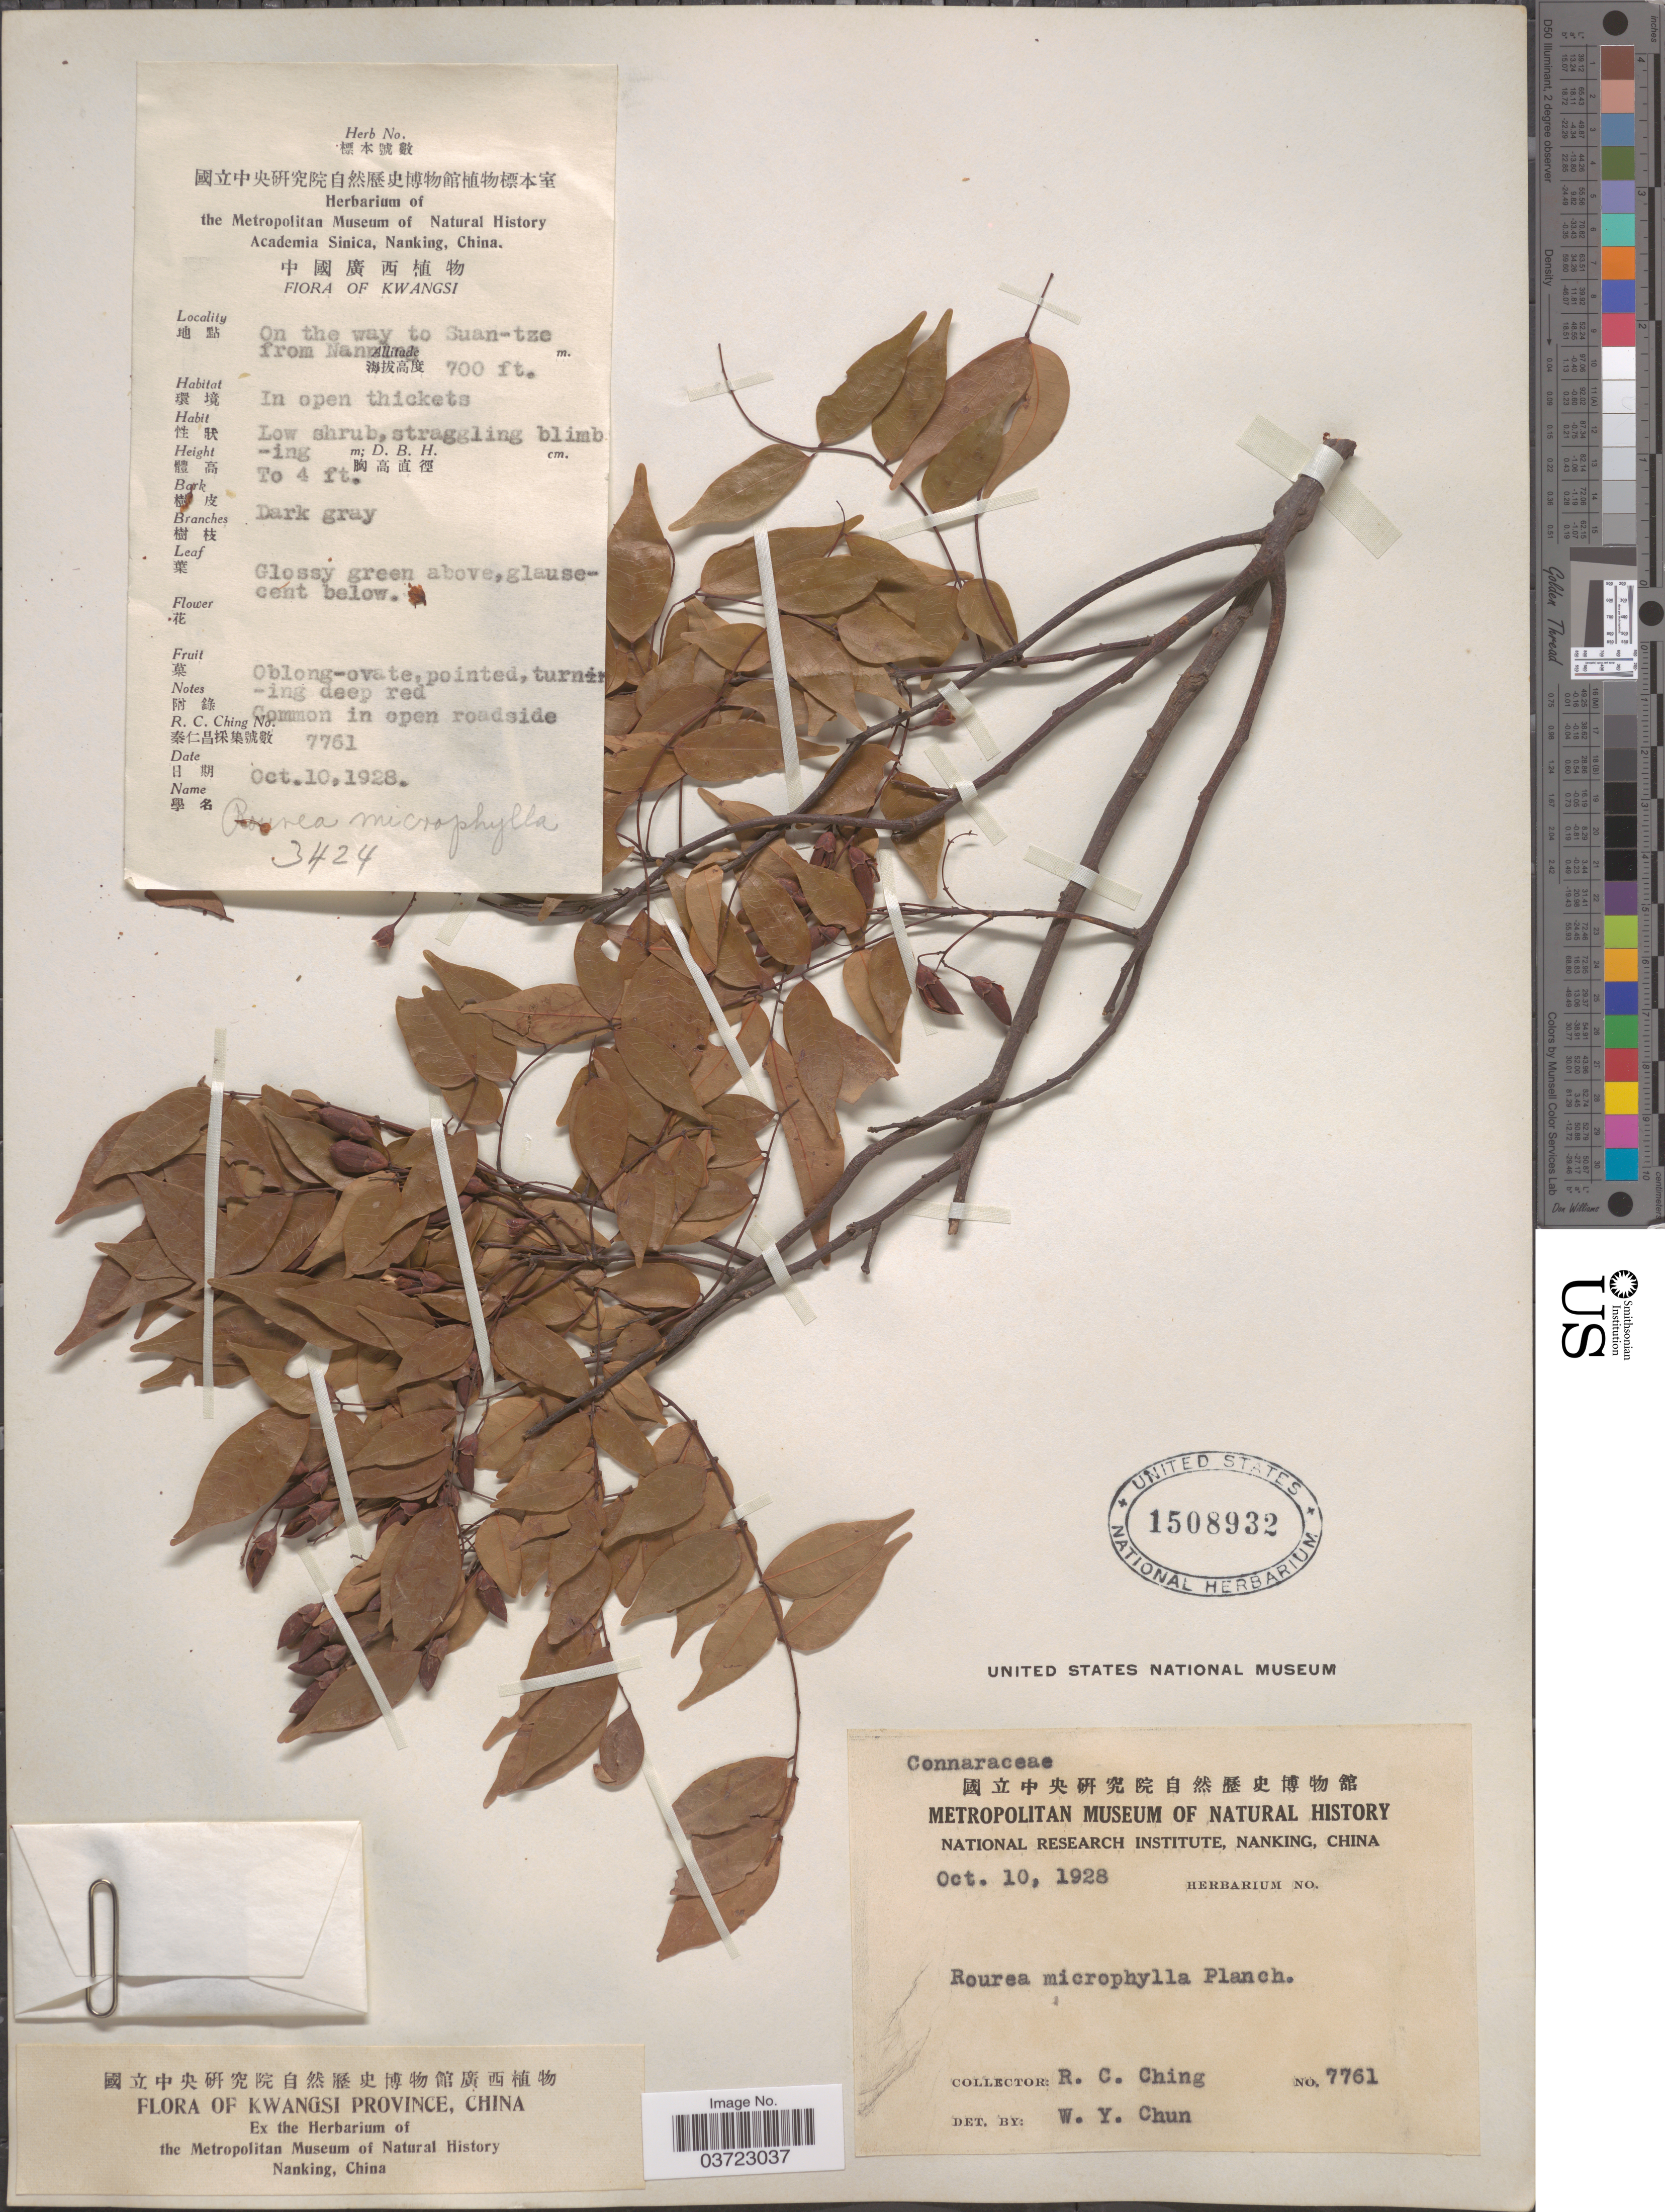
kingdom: Plantae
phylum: Tracheophyta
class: Magnoliopsida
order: Oxalidales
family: Connaraceae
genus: Rourea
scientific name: Rourea microphylla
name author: (Hook. & Arn.) Planch.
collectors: R. C. Ching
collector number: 7761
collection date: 1928-10-10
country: China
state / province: Guangxi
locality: On the wat to Suan-tze from Nam [illegible text]. Kwangsi Province.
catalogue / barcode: US 1508932